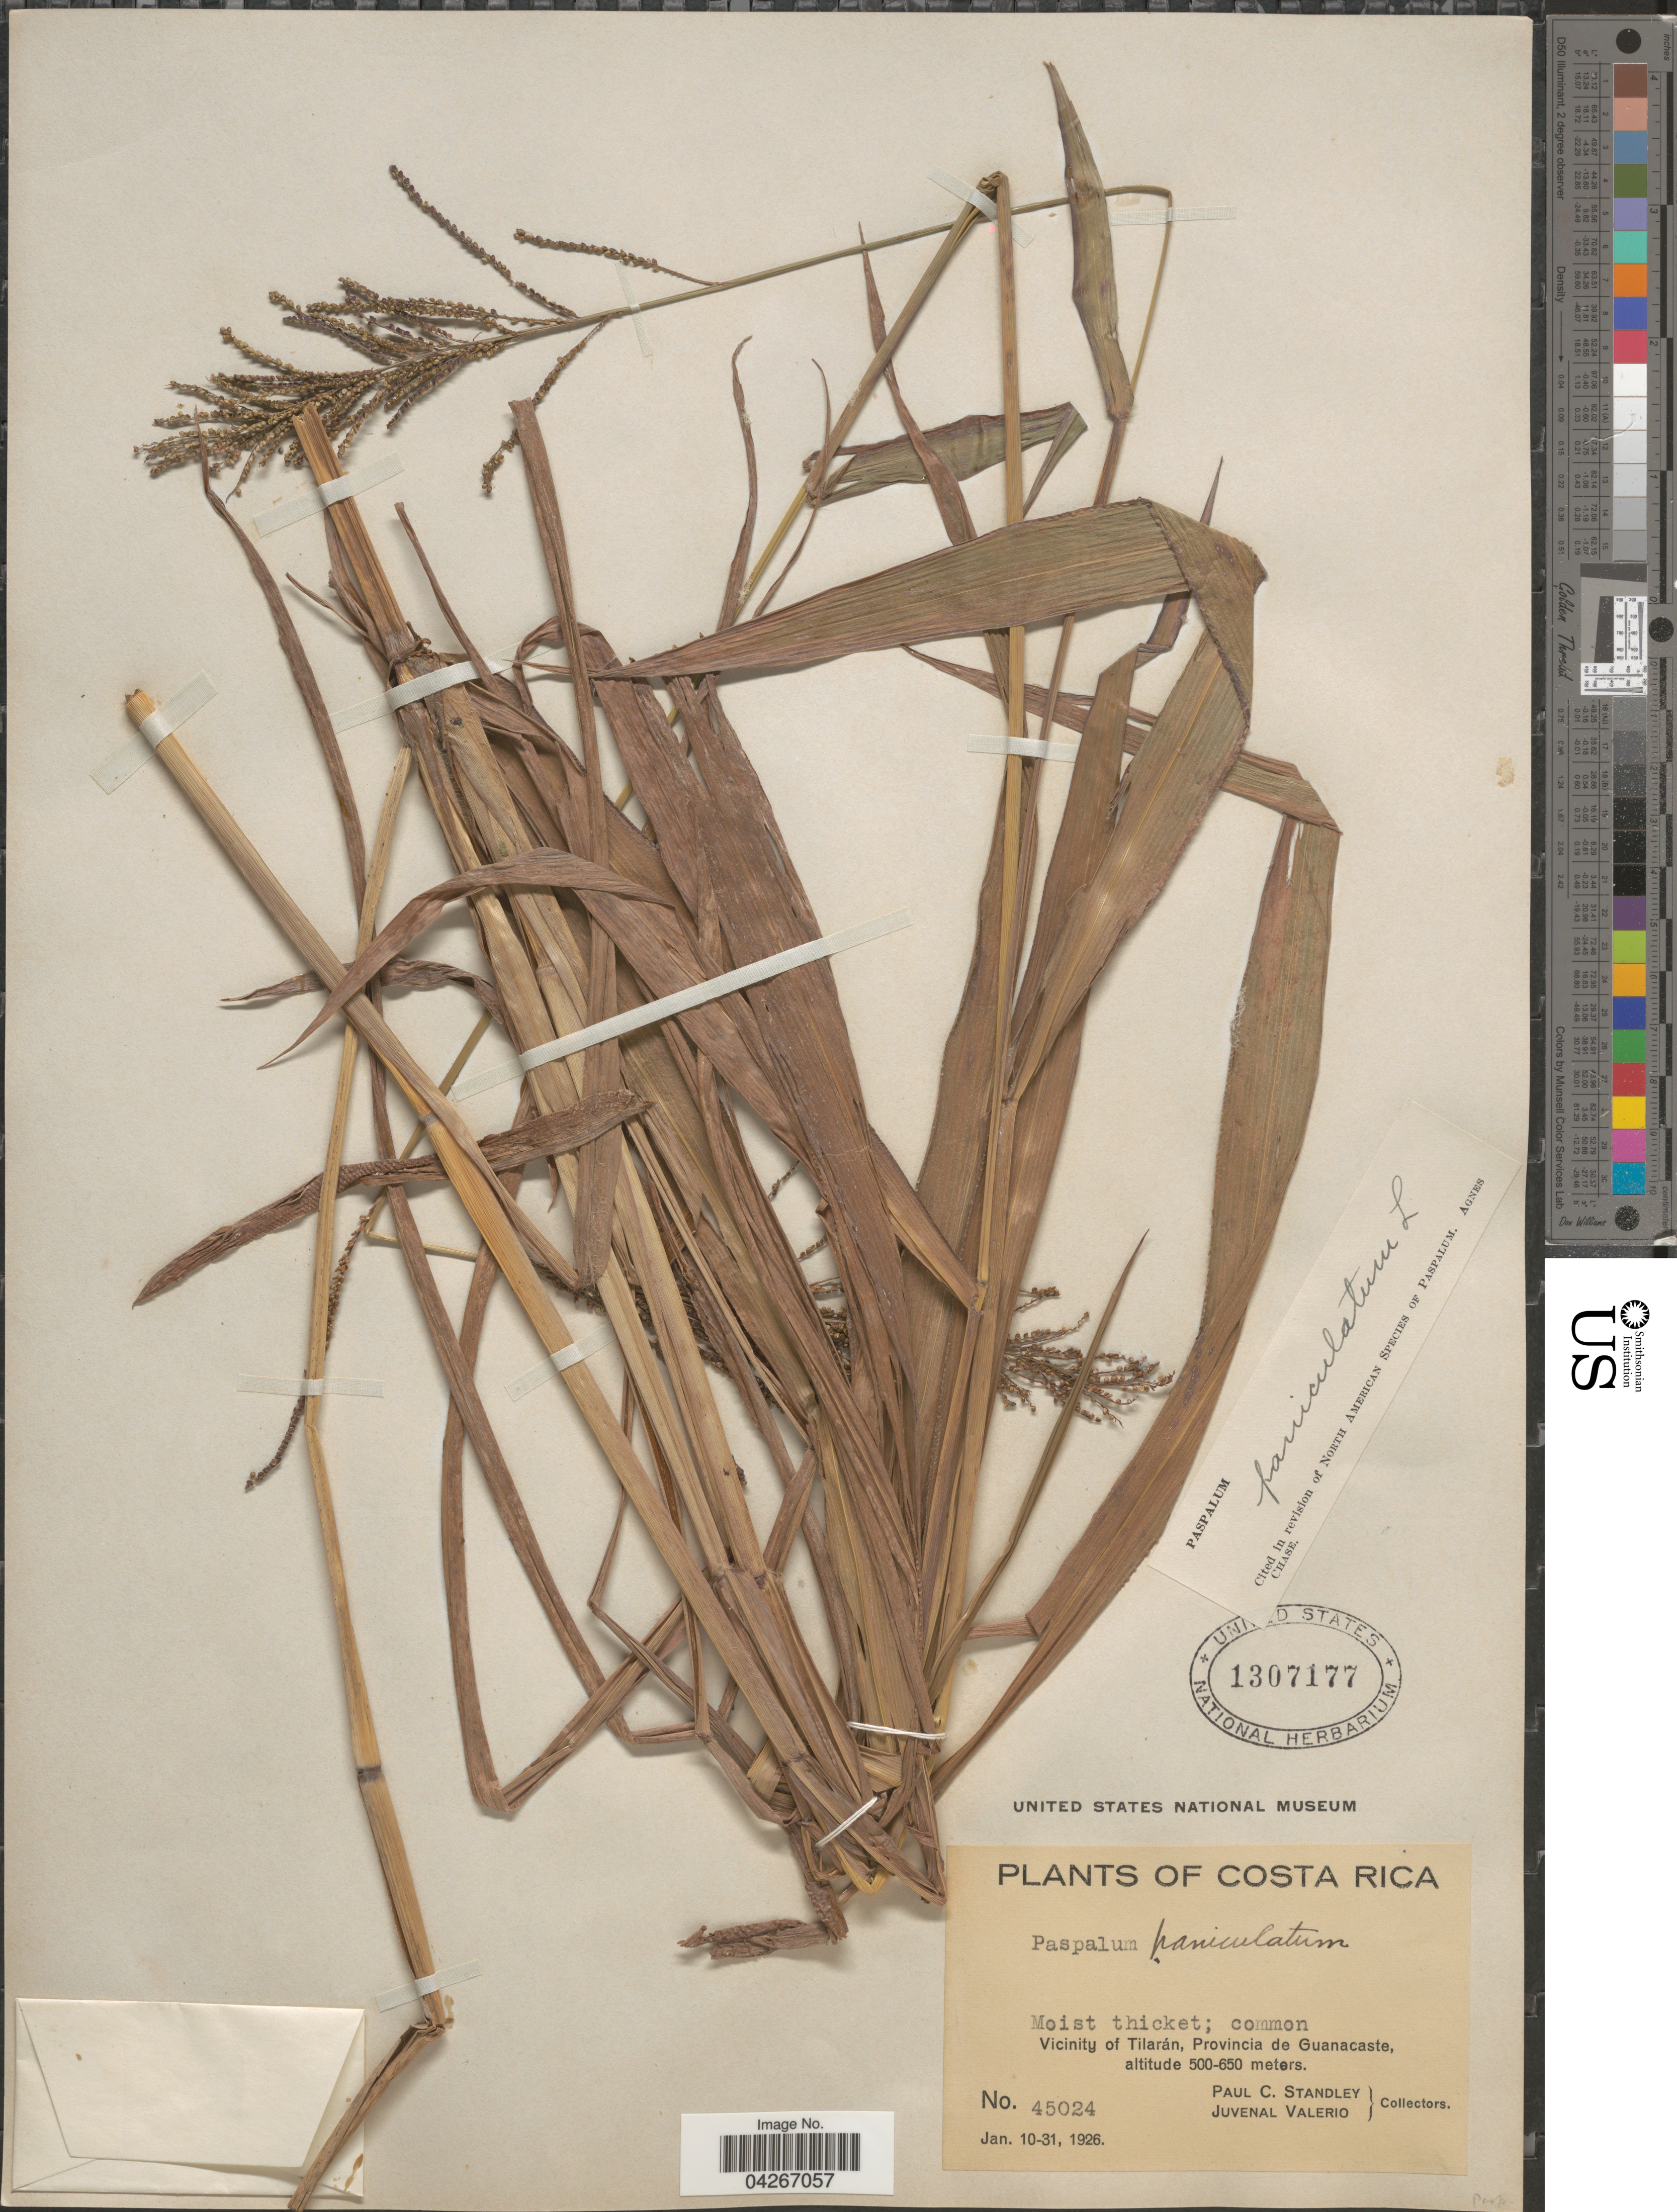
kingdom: Plantae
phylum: Tracheophyta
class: Liliopsida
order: Poales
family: Poaceae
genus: Paspalum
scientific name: Paspalum paniculatum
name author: L.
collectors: P. C. Standley & J. Valerio R.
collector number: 45024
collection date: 1926-01-10/1926-01-31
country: Costa Rica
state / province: Guanacaste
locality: Vicinity of Tilarán.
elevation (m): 500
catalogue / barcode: US 1307177